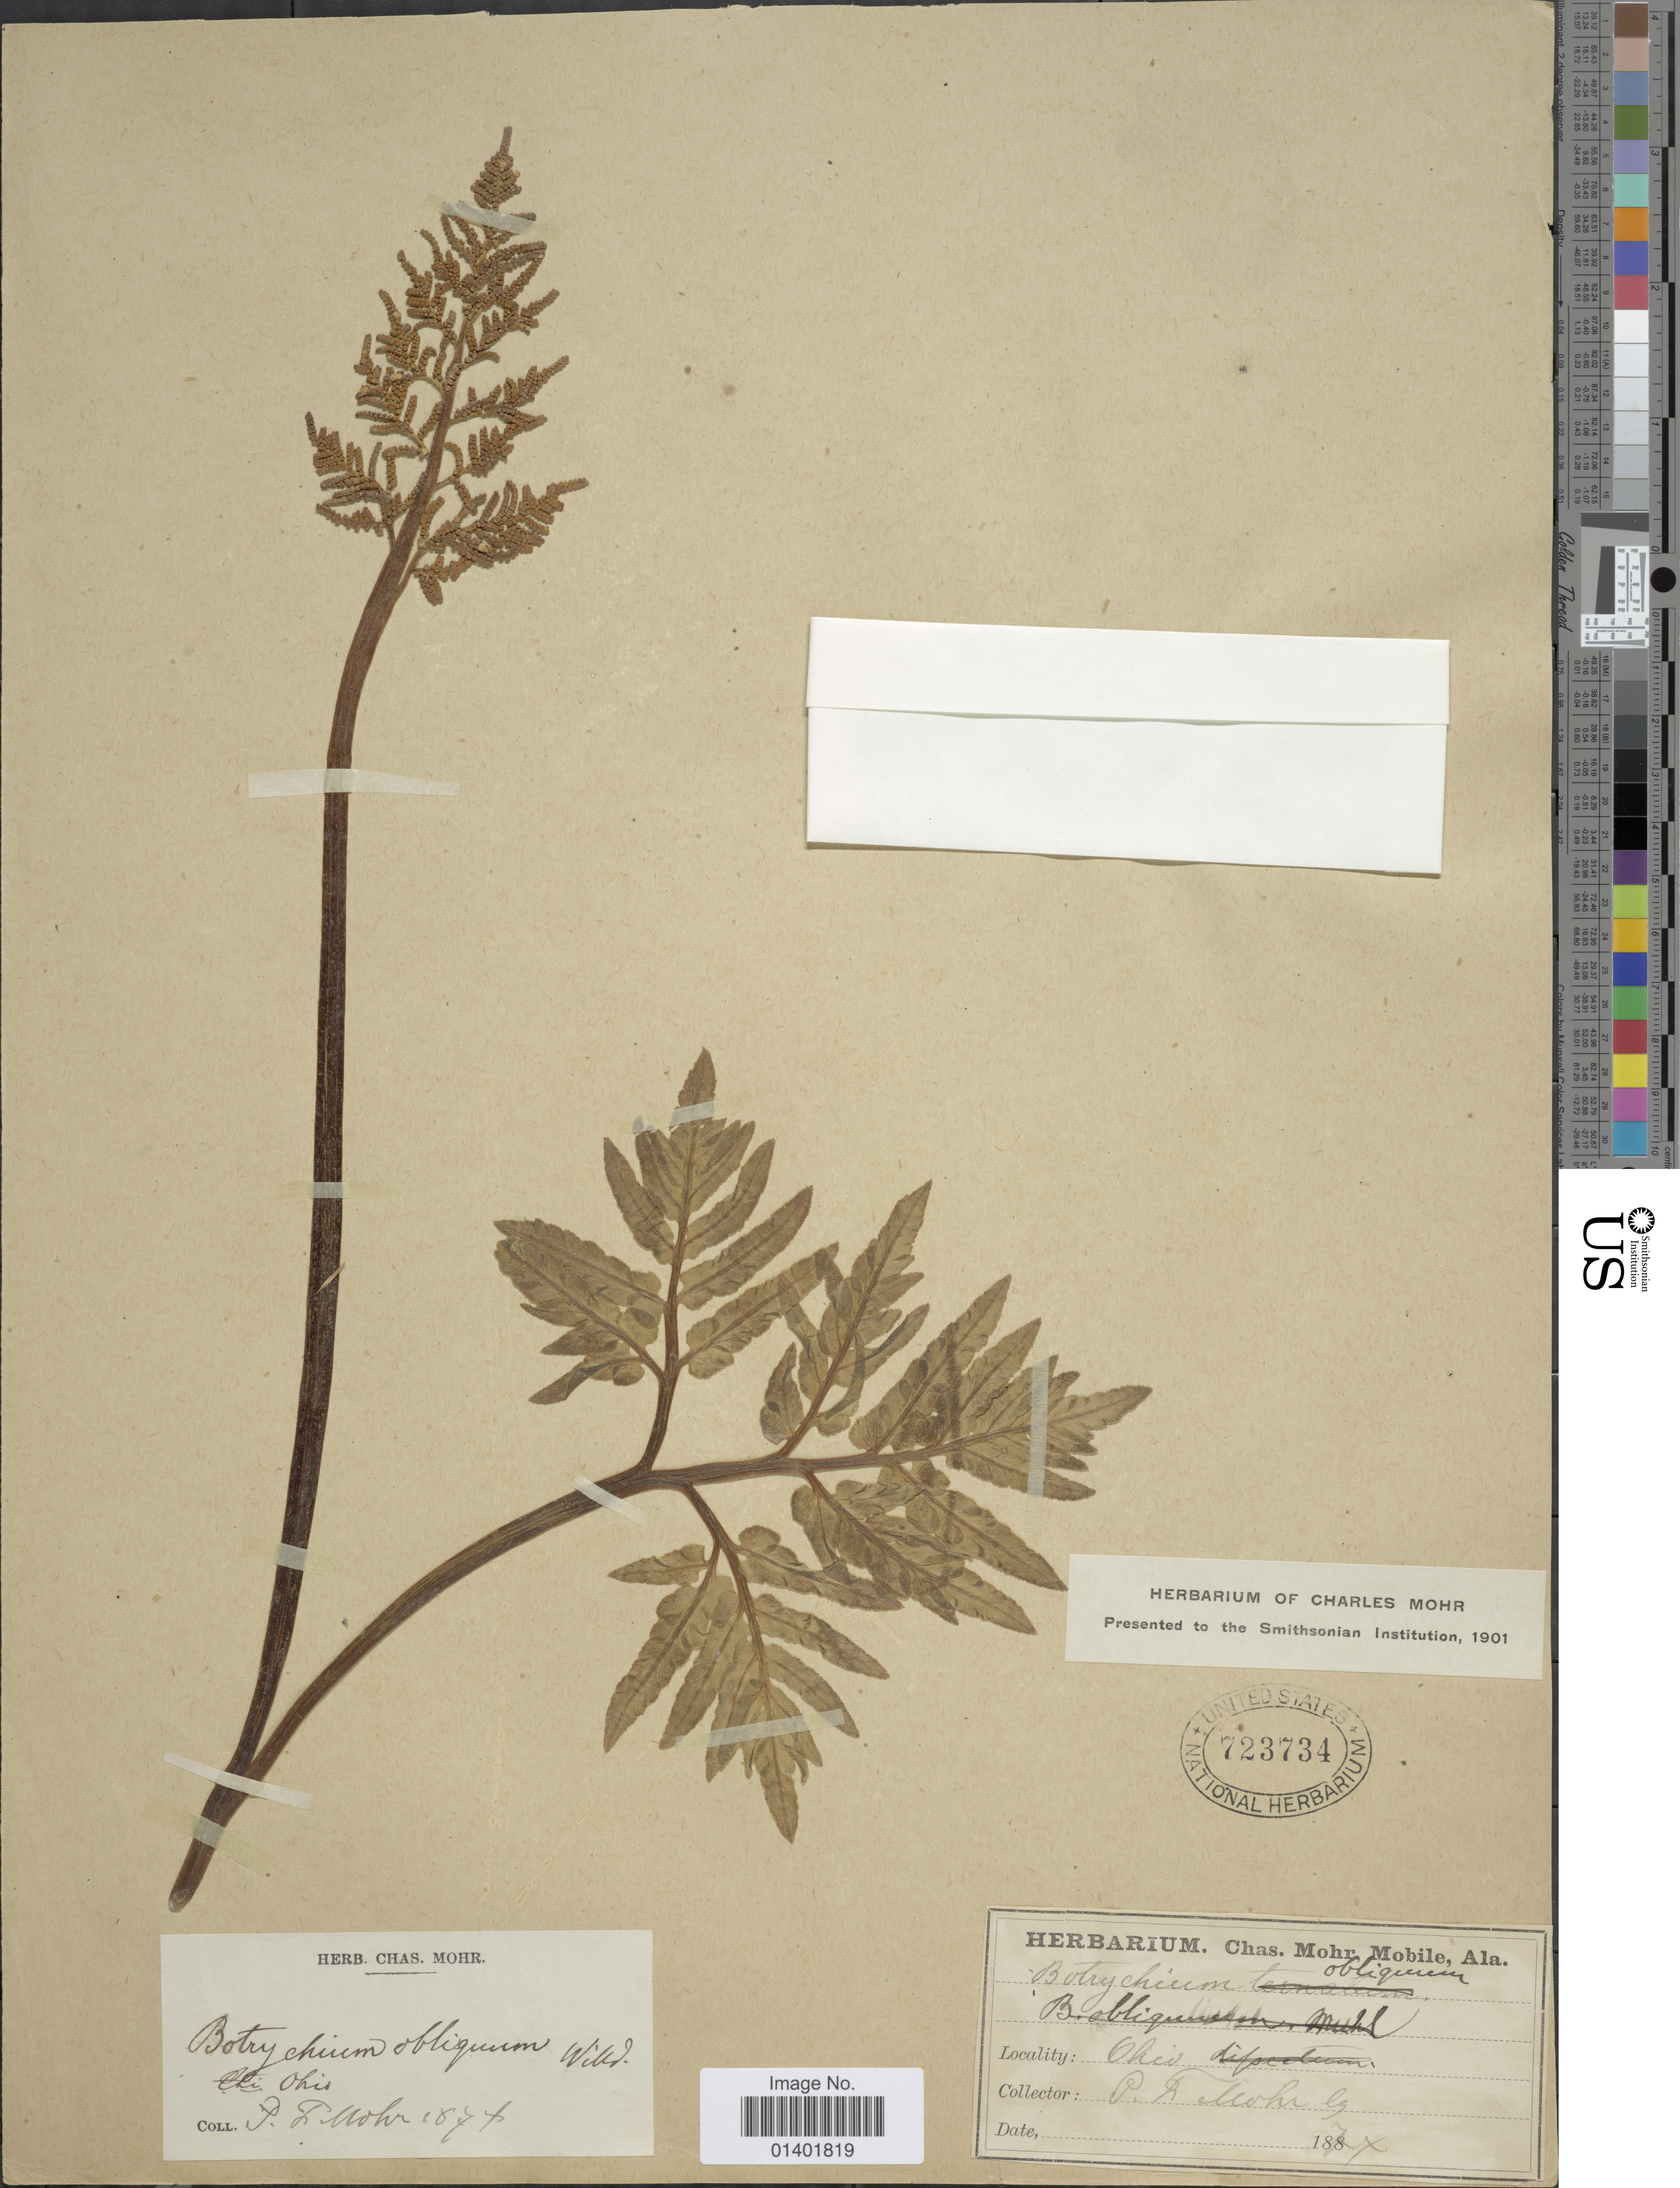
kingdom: Plantae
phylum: Tracheophyta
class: Polypodiopsida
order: Ophioglossales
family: Ophioglossaceae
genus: Botrychium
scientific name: Botrychium dissectum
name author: Spreng.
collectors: P. F. Mohr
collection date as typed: Transcribed d/m/y: //18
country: United States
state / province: Ohio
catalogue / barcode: US 73734